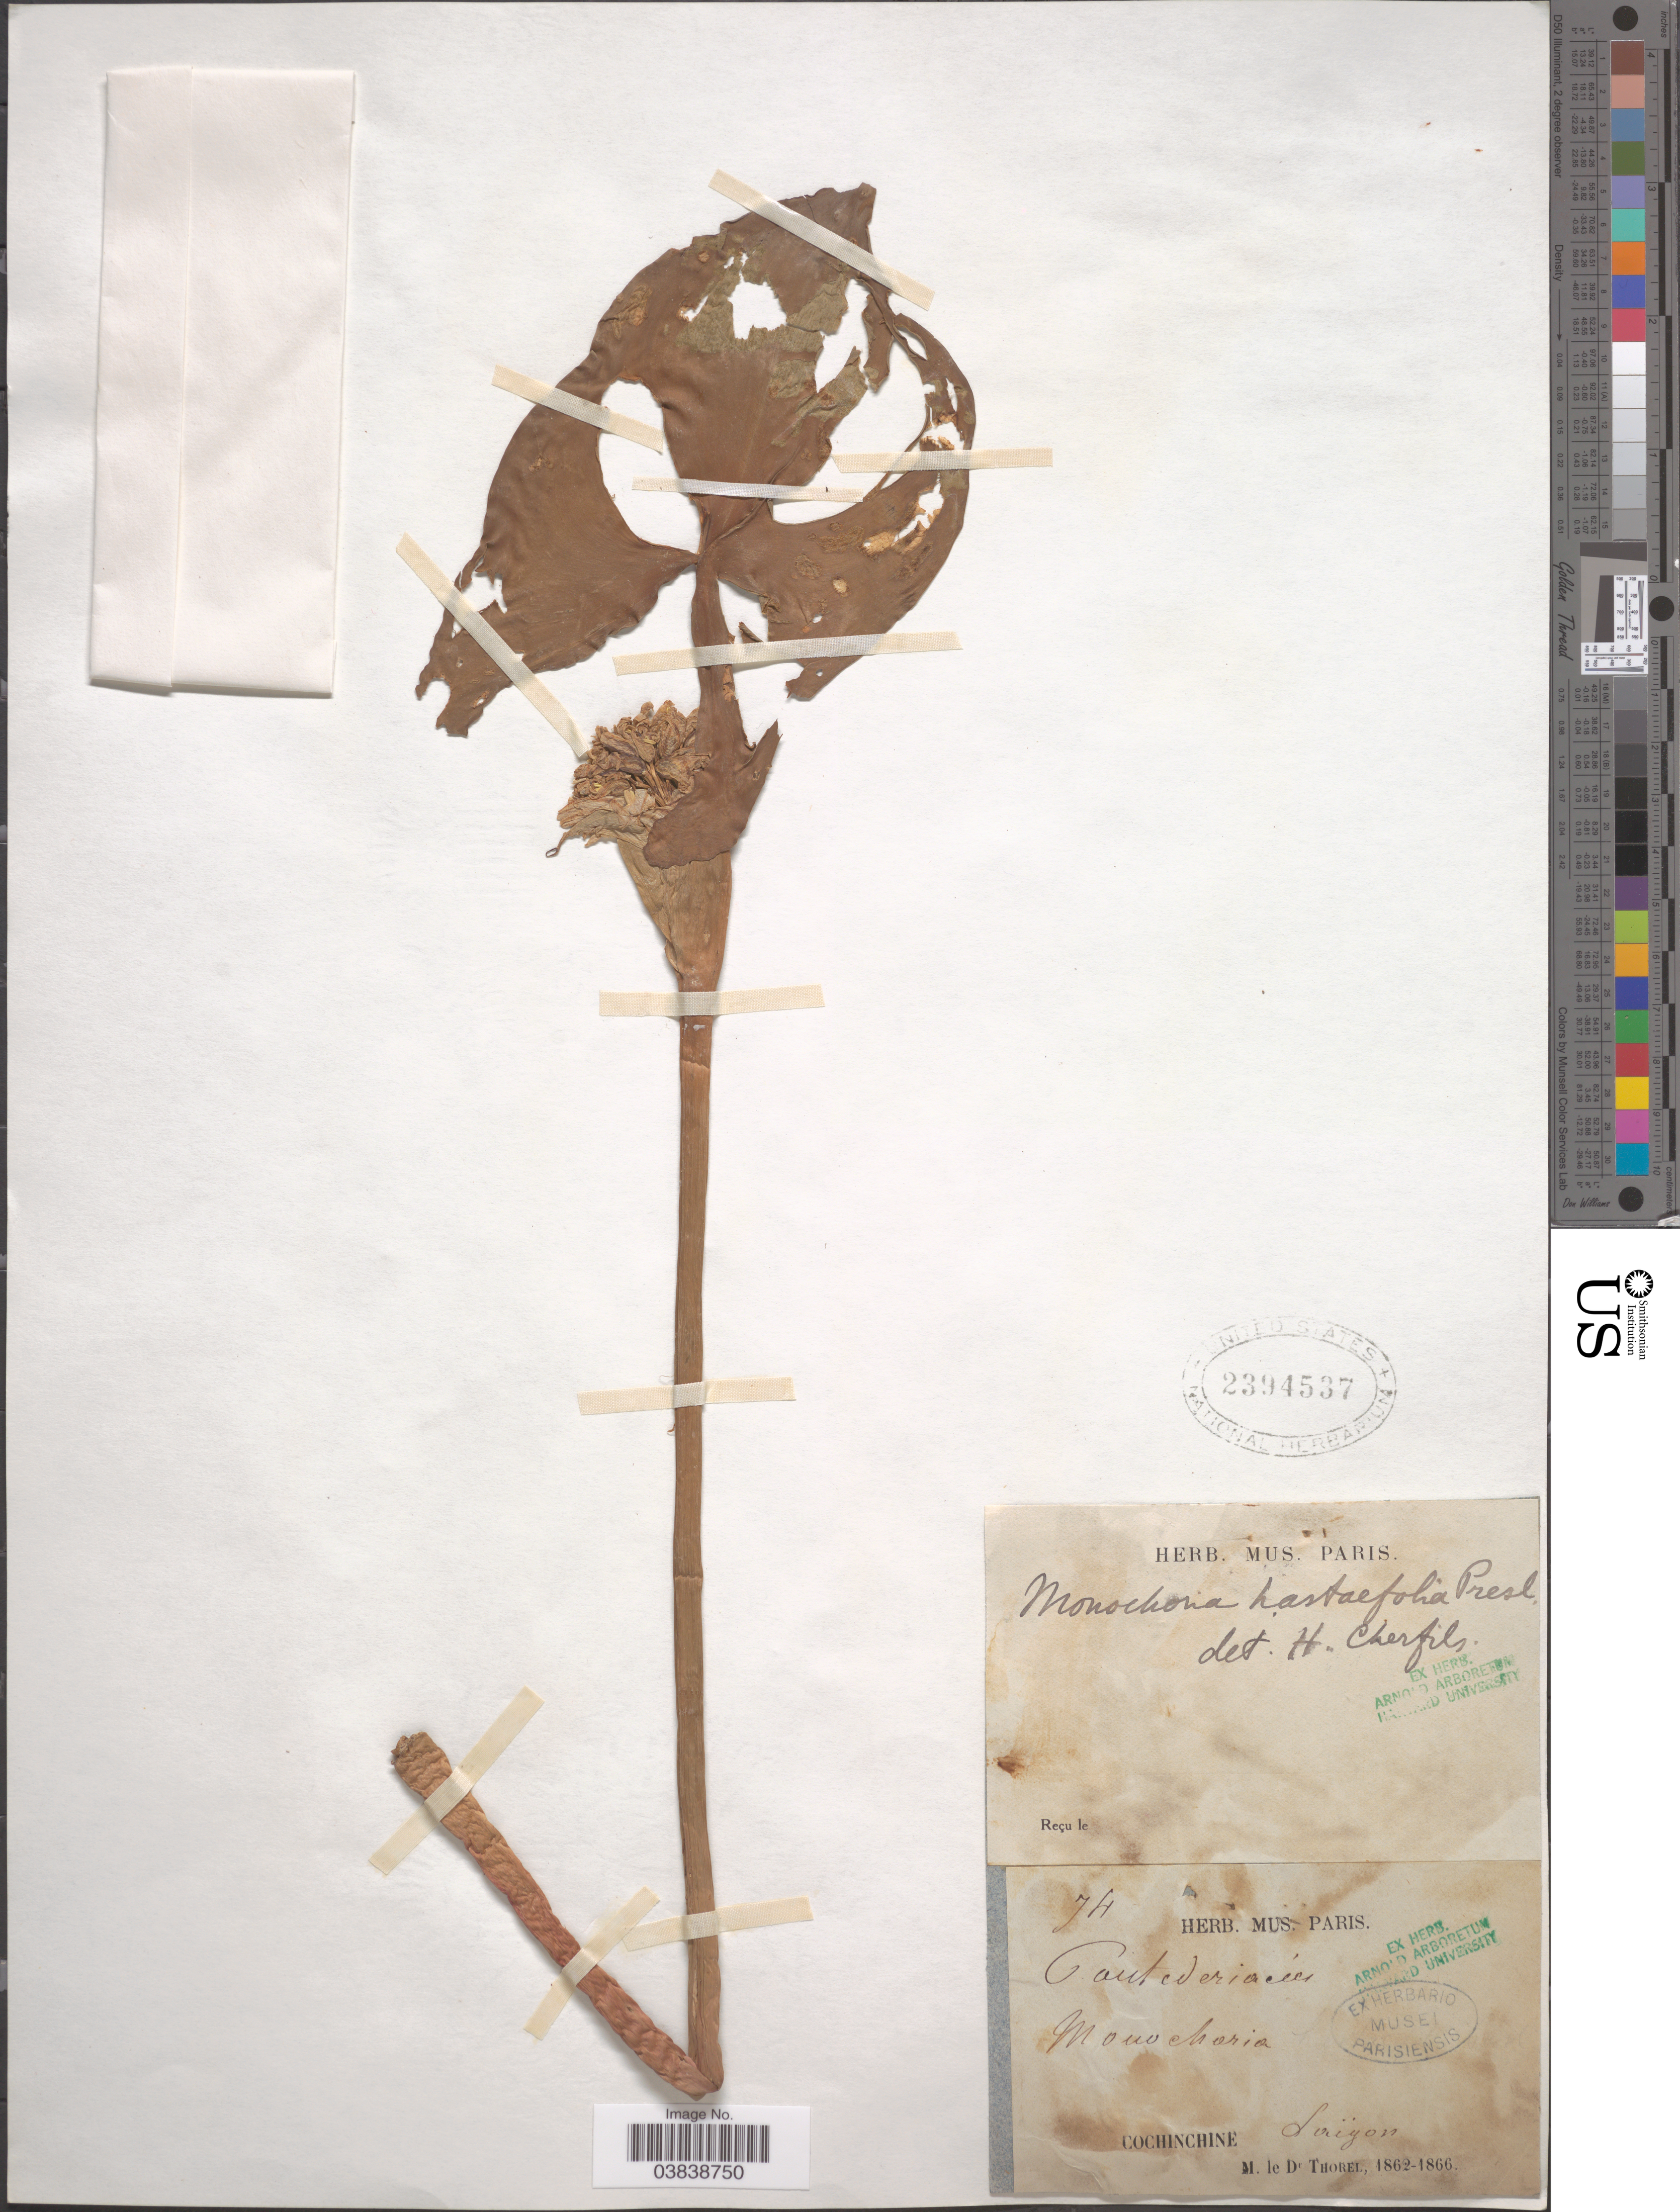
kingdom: Plantae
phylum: Tracheophyta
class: Liliopsida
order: Commelinales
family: Pontederiaceae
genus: Monochoria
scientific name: Monochoria hastifolia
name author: C. Presl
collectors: Thorel, M. "M. [=Monsieur] Thorel" DO NOT USE (error for C. Thorel)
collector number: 74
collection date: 1862/1866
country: Vietnam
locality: Cochinchine. Saigon.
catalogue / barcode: US 2394537